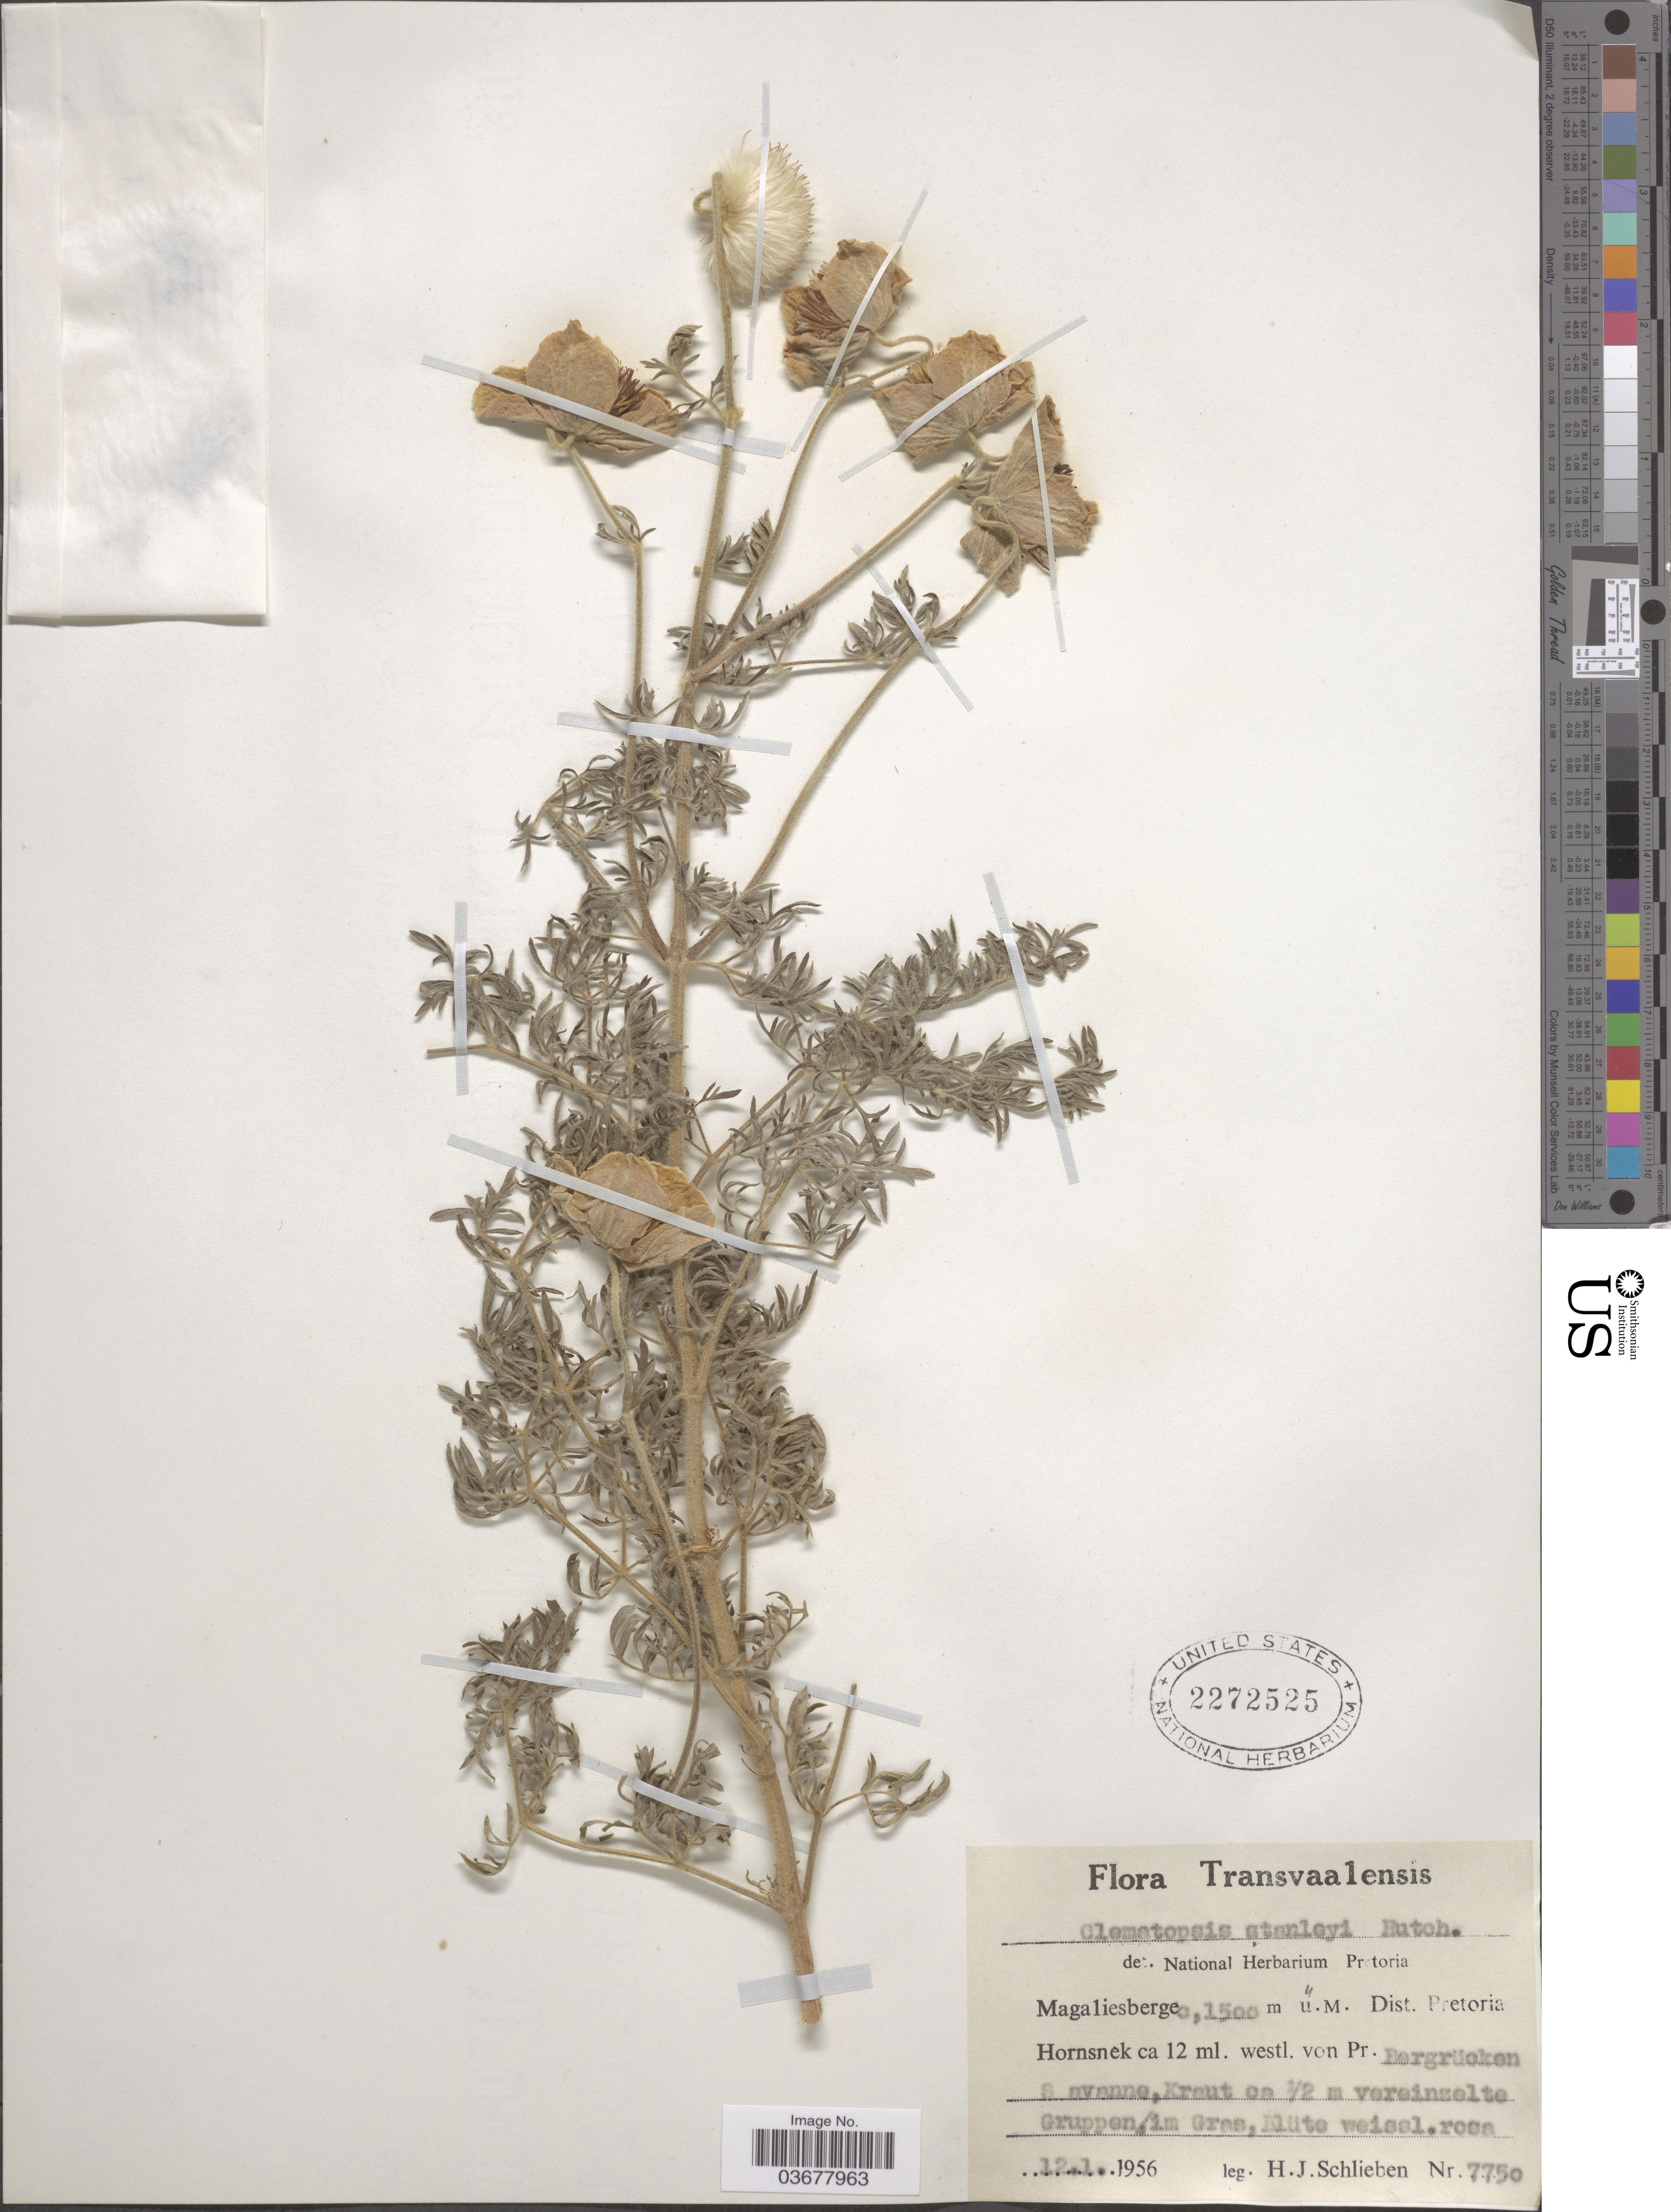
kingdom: Plantae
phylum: Tracheophyta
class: Magnoliopsida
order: Ranunculales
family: Ranunculaceae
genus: Clematis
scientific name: Clematis stanleyi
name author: Hook.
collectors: H. J. Schlieben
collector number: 7750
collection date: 1956-01-12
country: South Africa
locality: Transvaalensis. Magaliesberge. Dist. Pretoria. Hornsnek ca 12 ml. westl. von Pr. Bergrücken savanne.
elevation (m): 1500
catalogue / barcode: US 2272525